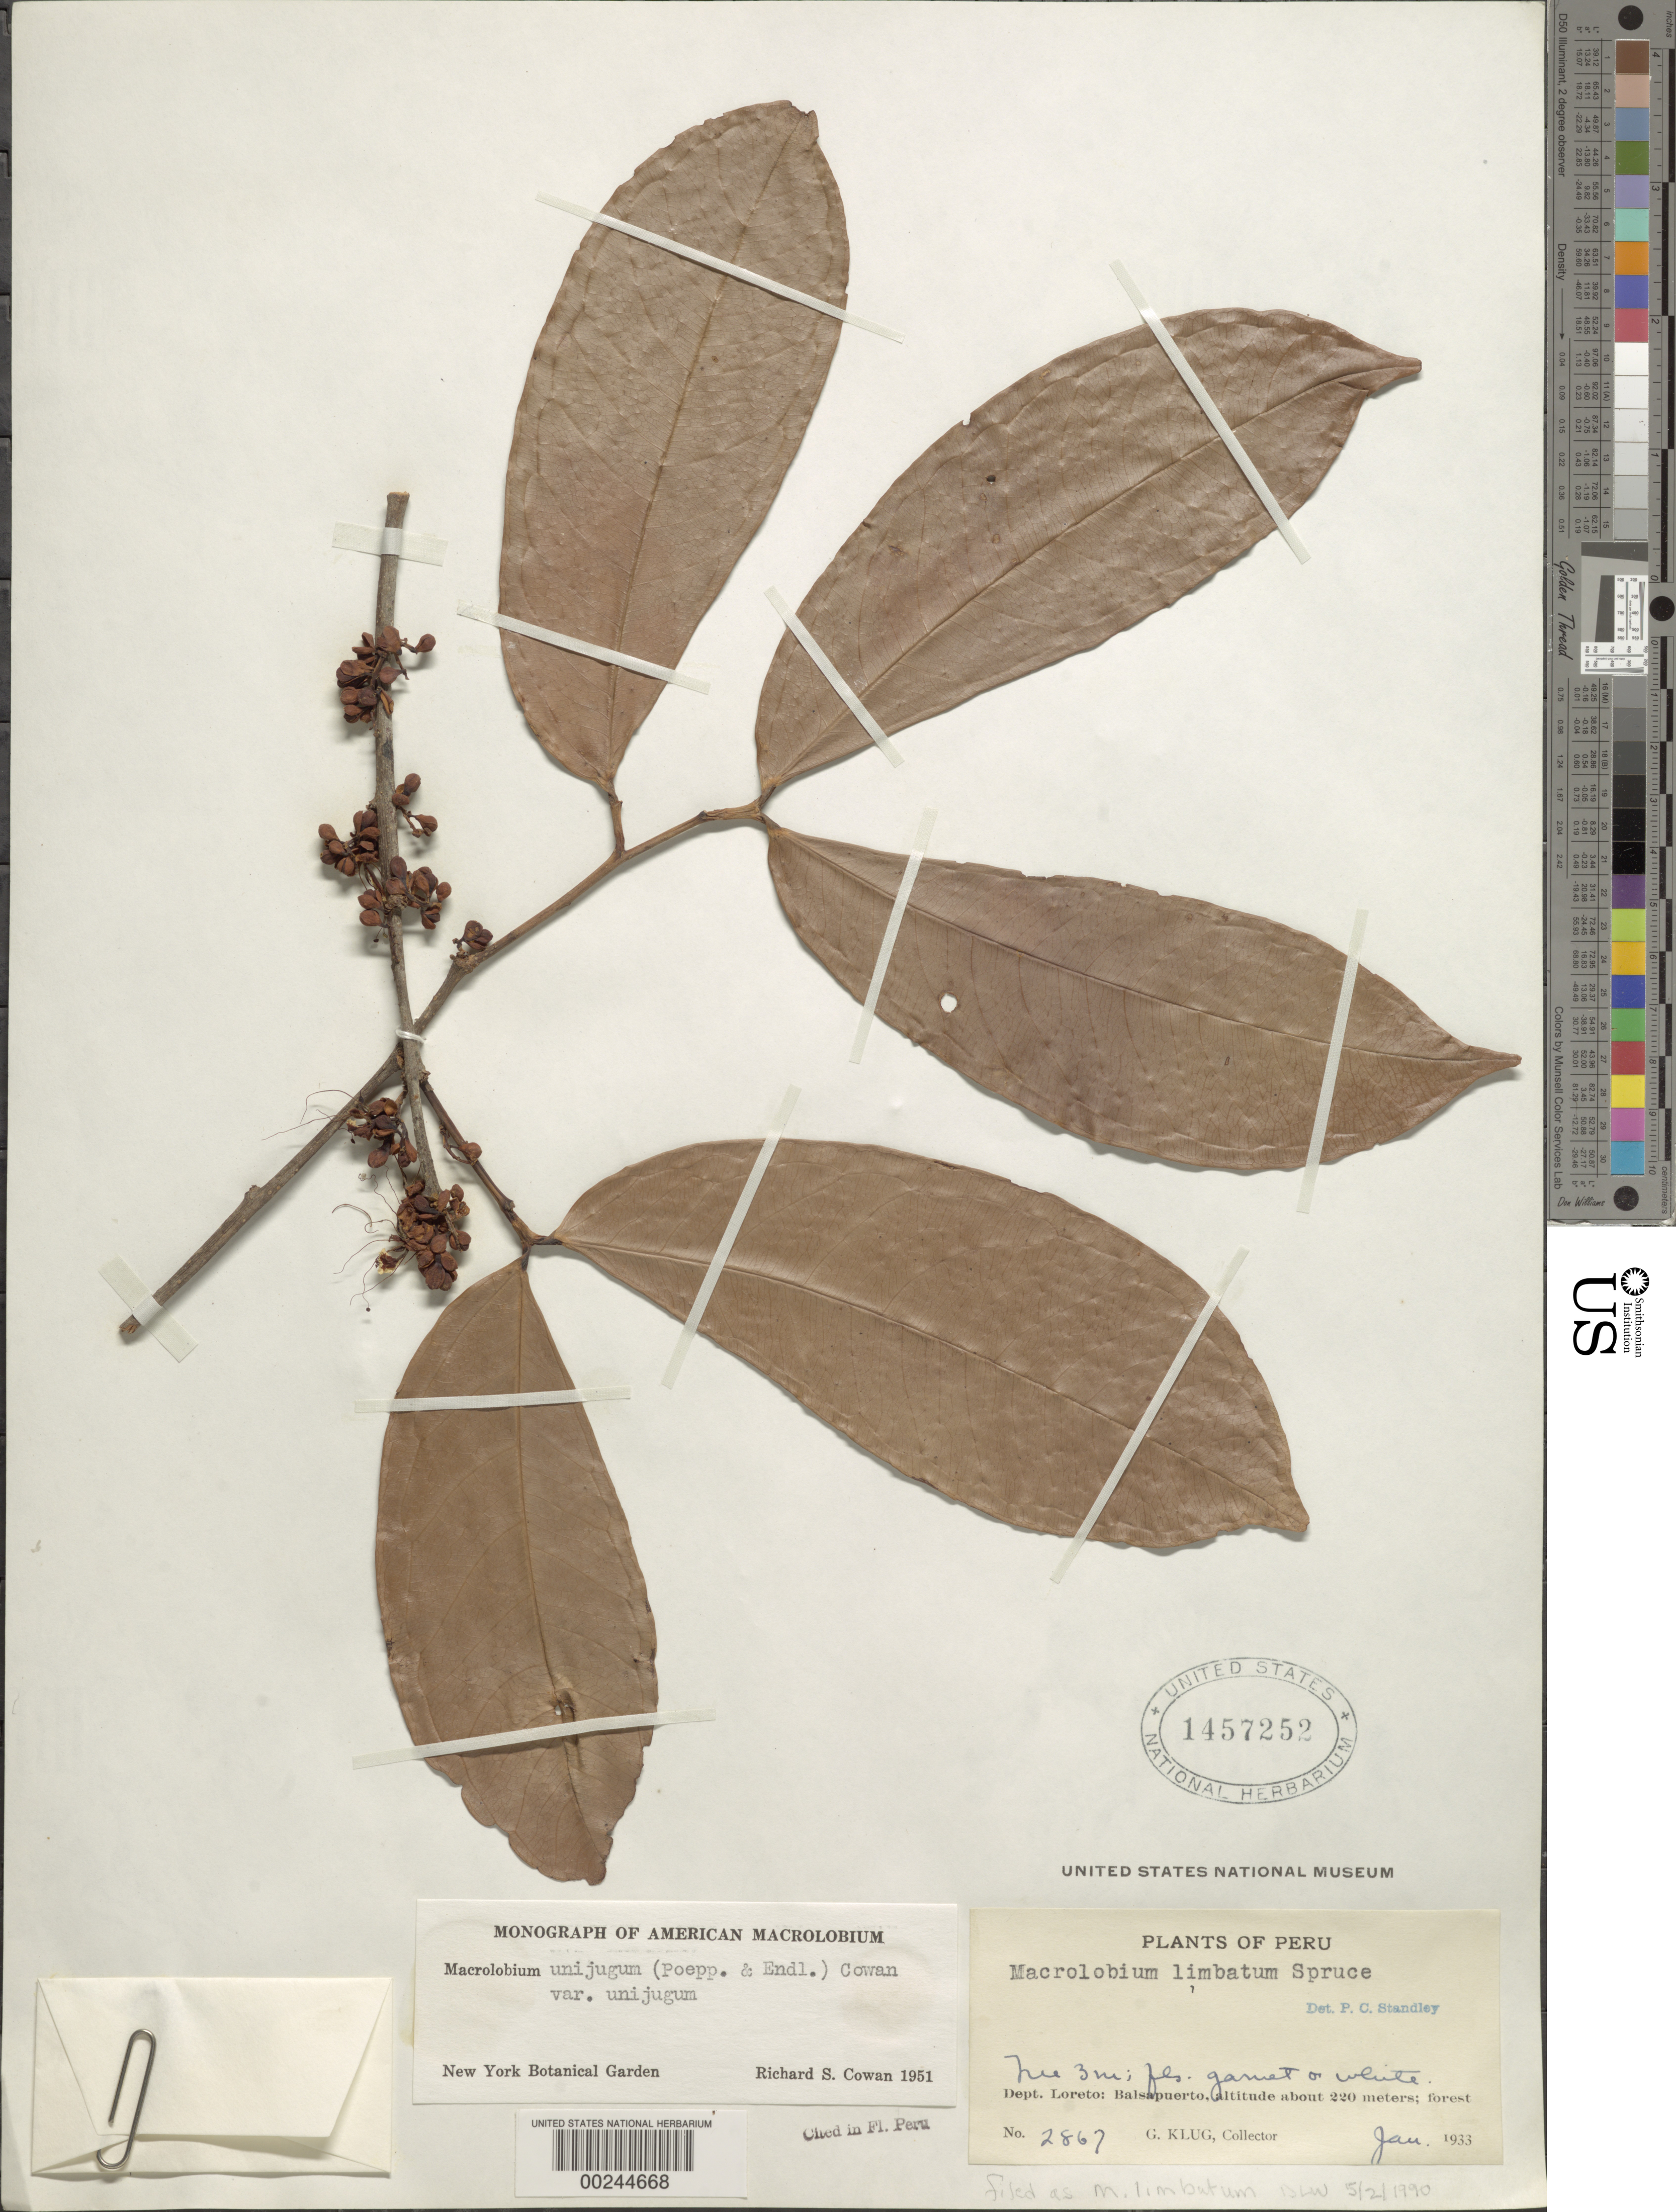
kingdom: Plantae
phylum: Tracheophyta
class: Magnoliopsida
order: Fabales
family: Fabaceae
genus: Macrolobium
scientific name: Macrolobium limbatum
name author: Spruce ex Benth.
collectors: G. Klug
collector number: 2867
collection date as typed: Jan 1933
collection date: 1933-01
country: Peru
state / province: Loreto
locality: Balsapuerto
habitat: Forest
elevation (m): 5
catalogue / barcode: US 1457252